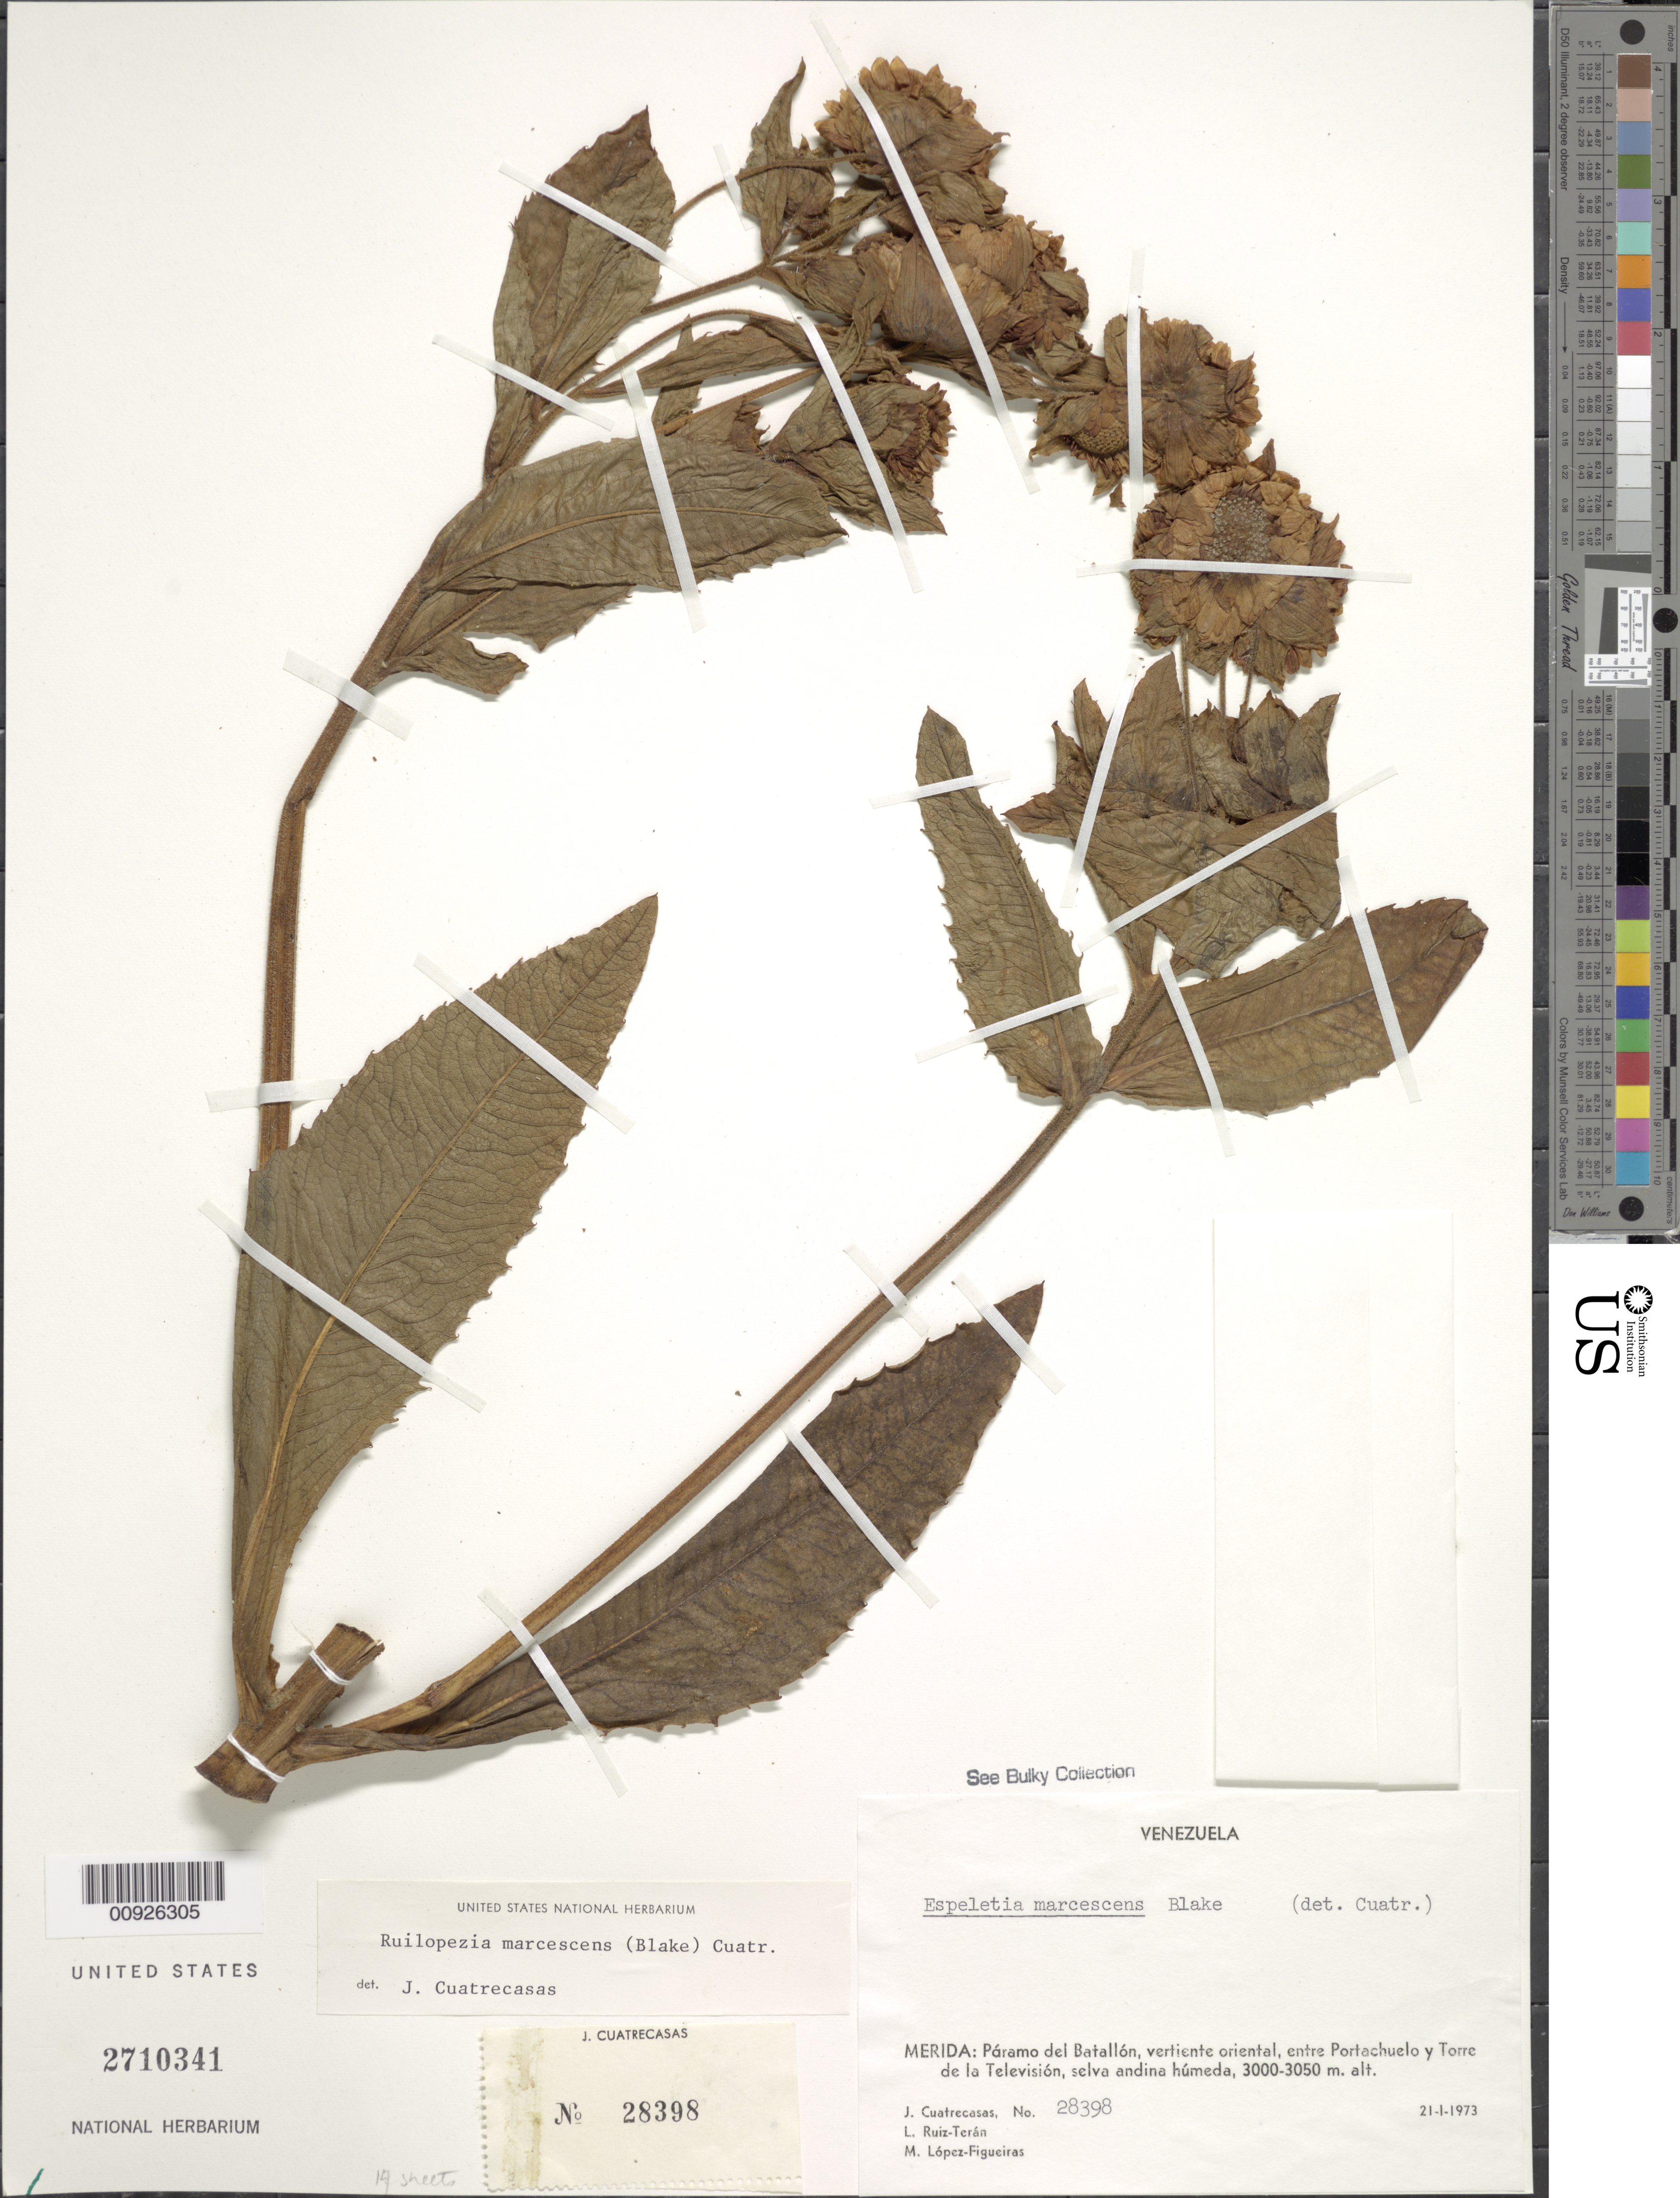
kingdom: Plantae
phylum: Tracheophyta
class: Magnoliopsida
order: Asterales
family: Asteraceae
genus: Ruilopezia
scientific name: Ruilopezia marcescens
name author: (S.F. Blake) Cuatrec.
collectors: J. Cuatrecasas, L. E. Ruíz-Terán & M. López Figueiras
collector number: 28398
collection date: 1973-01-21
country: Venezuela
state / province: Mérida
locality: Paramo del Batallón. Vertiente oriental, entre Portachuelo y Torre de la Televisión.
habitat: Selva andina húmeda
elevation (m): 3000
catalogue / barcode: US 2710341